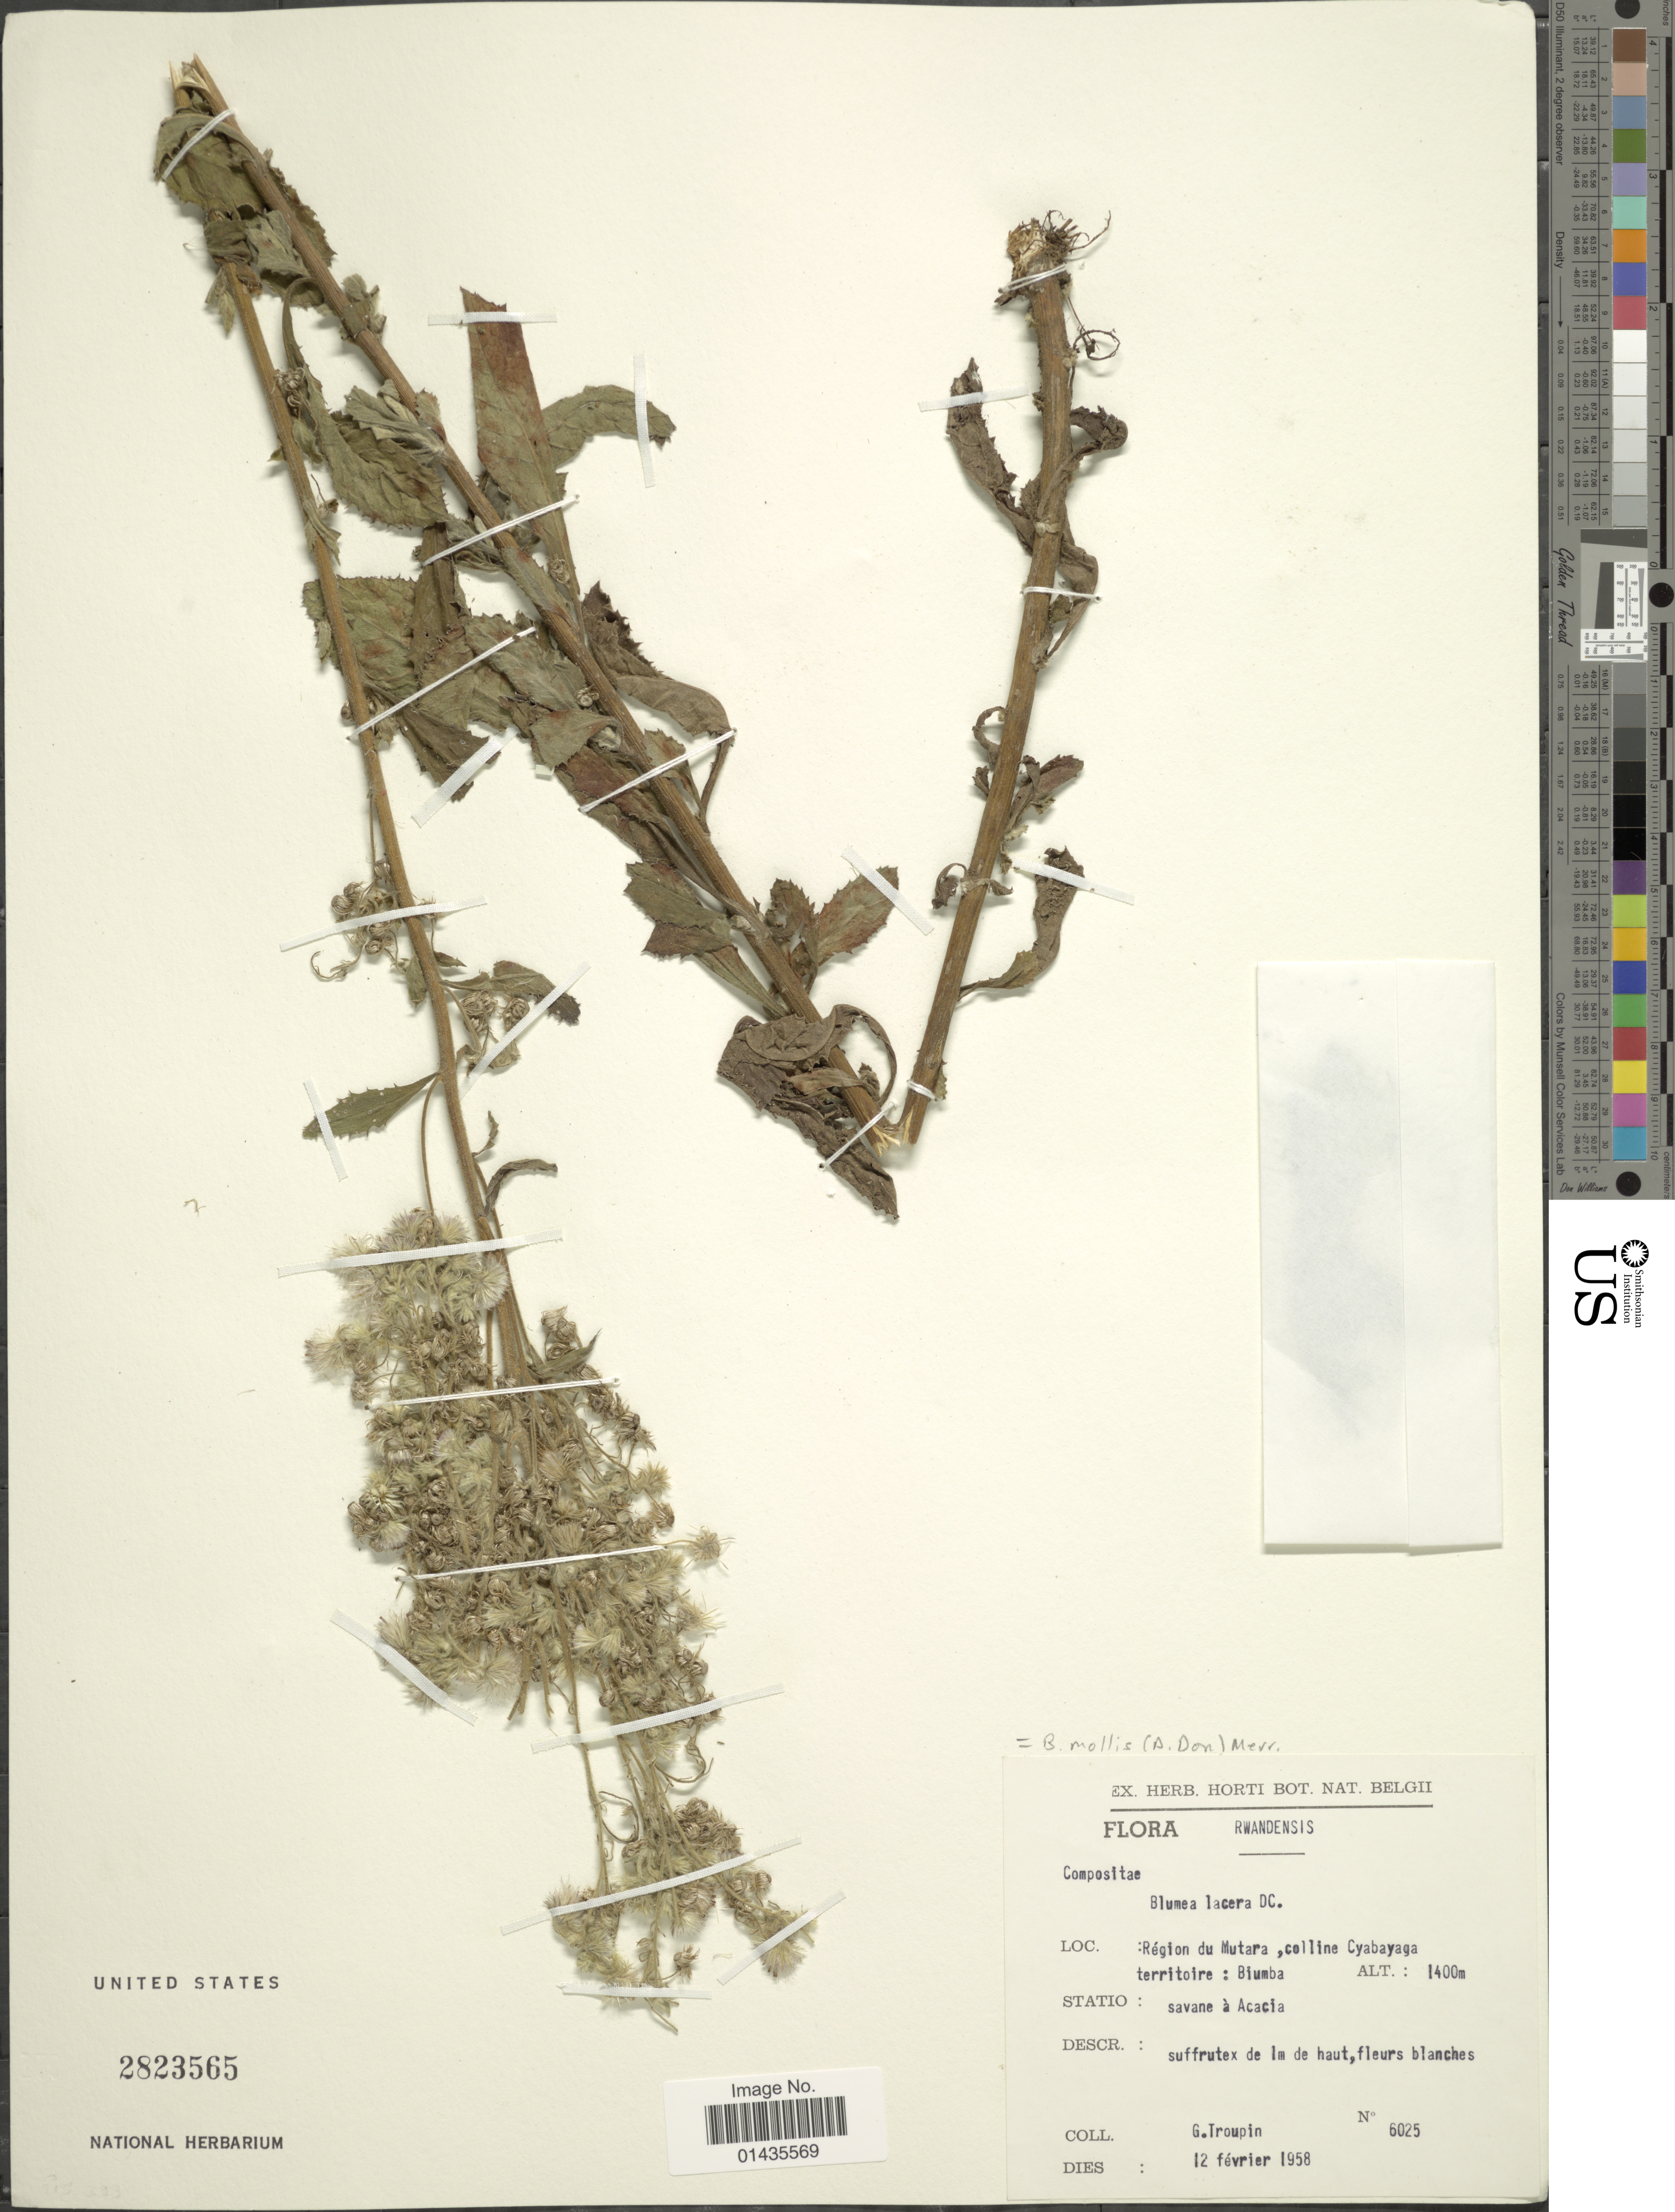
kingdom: Plantae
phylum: Tracheophyta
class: Magnoliopsida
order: Asterales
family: Asteraceae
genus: Blumea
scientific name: Blumea mollis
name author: (D. Don) Merr.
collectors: G. Troupin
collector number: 6025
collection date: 1958-02-12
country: Rwanda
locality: Region du Mutara, colline Cyabayaga Territoire Biumba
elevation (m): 1400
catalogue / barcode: US 2823565